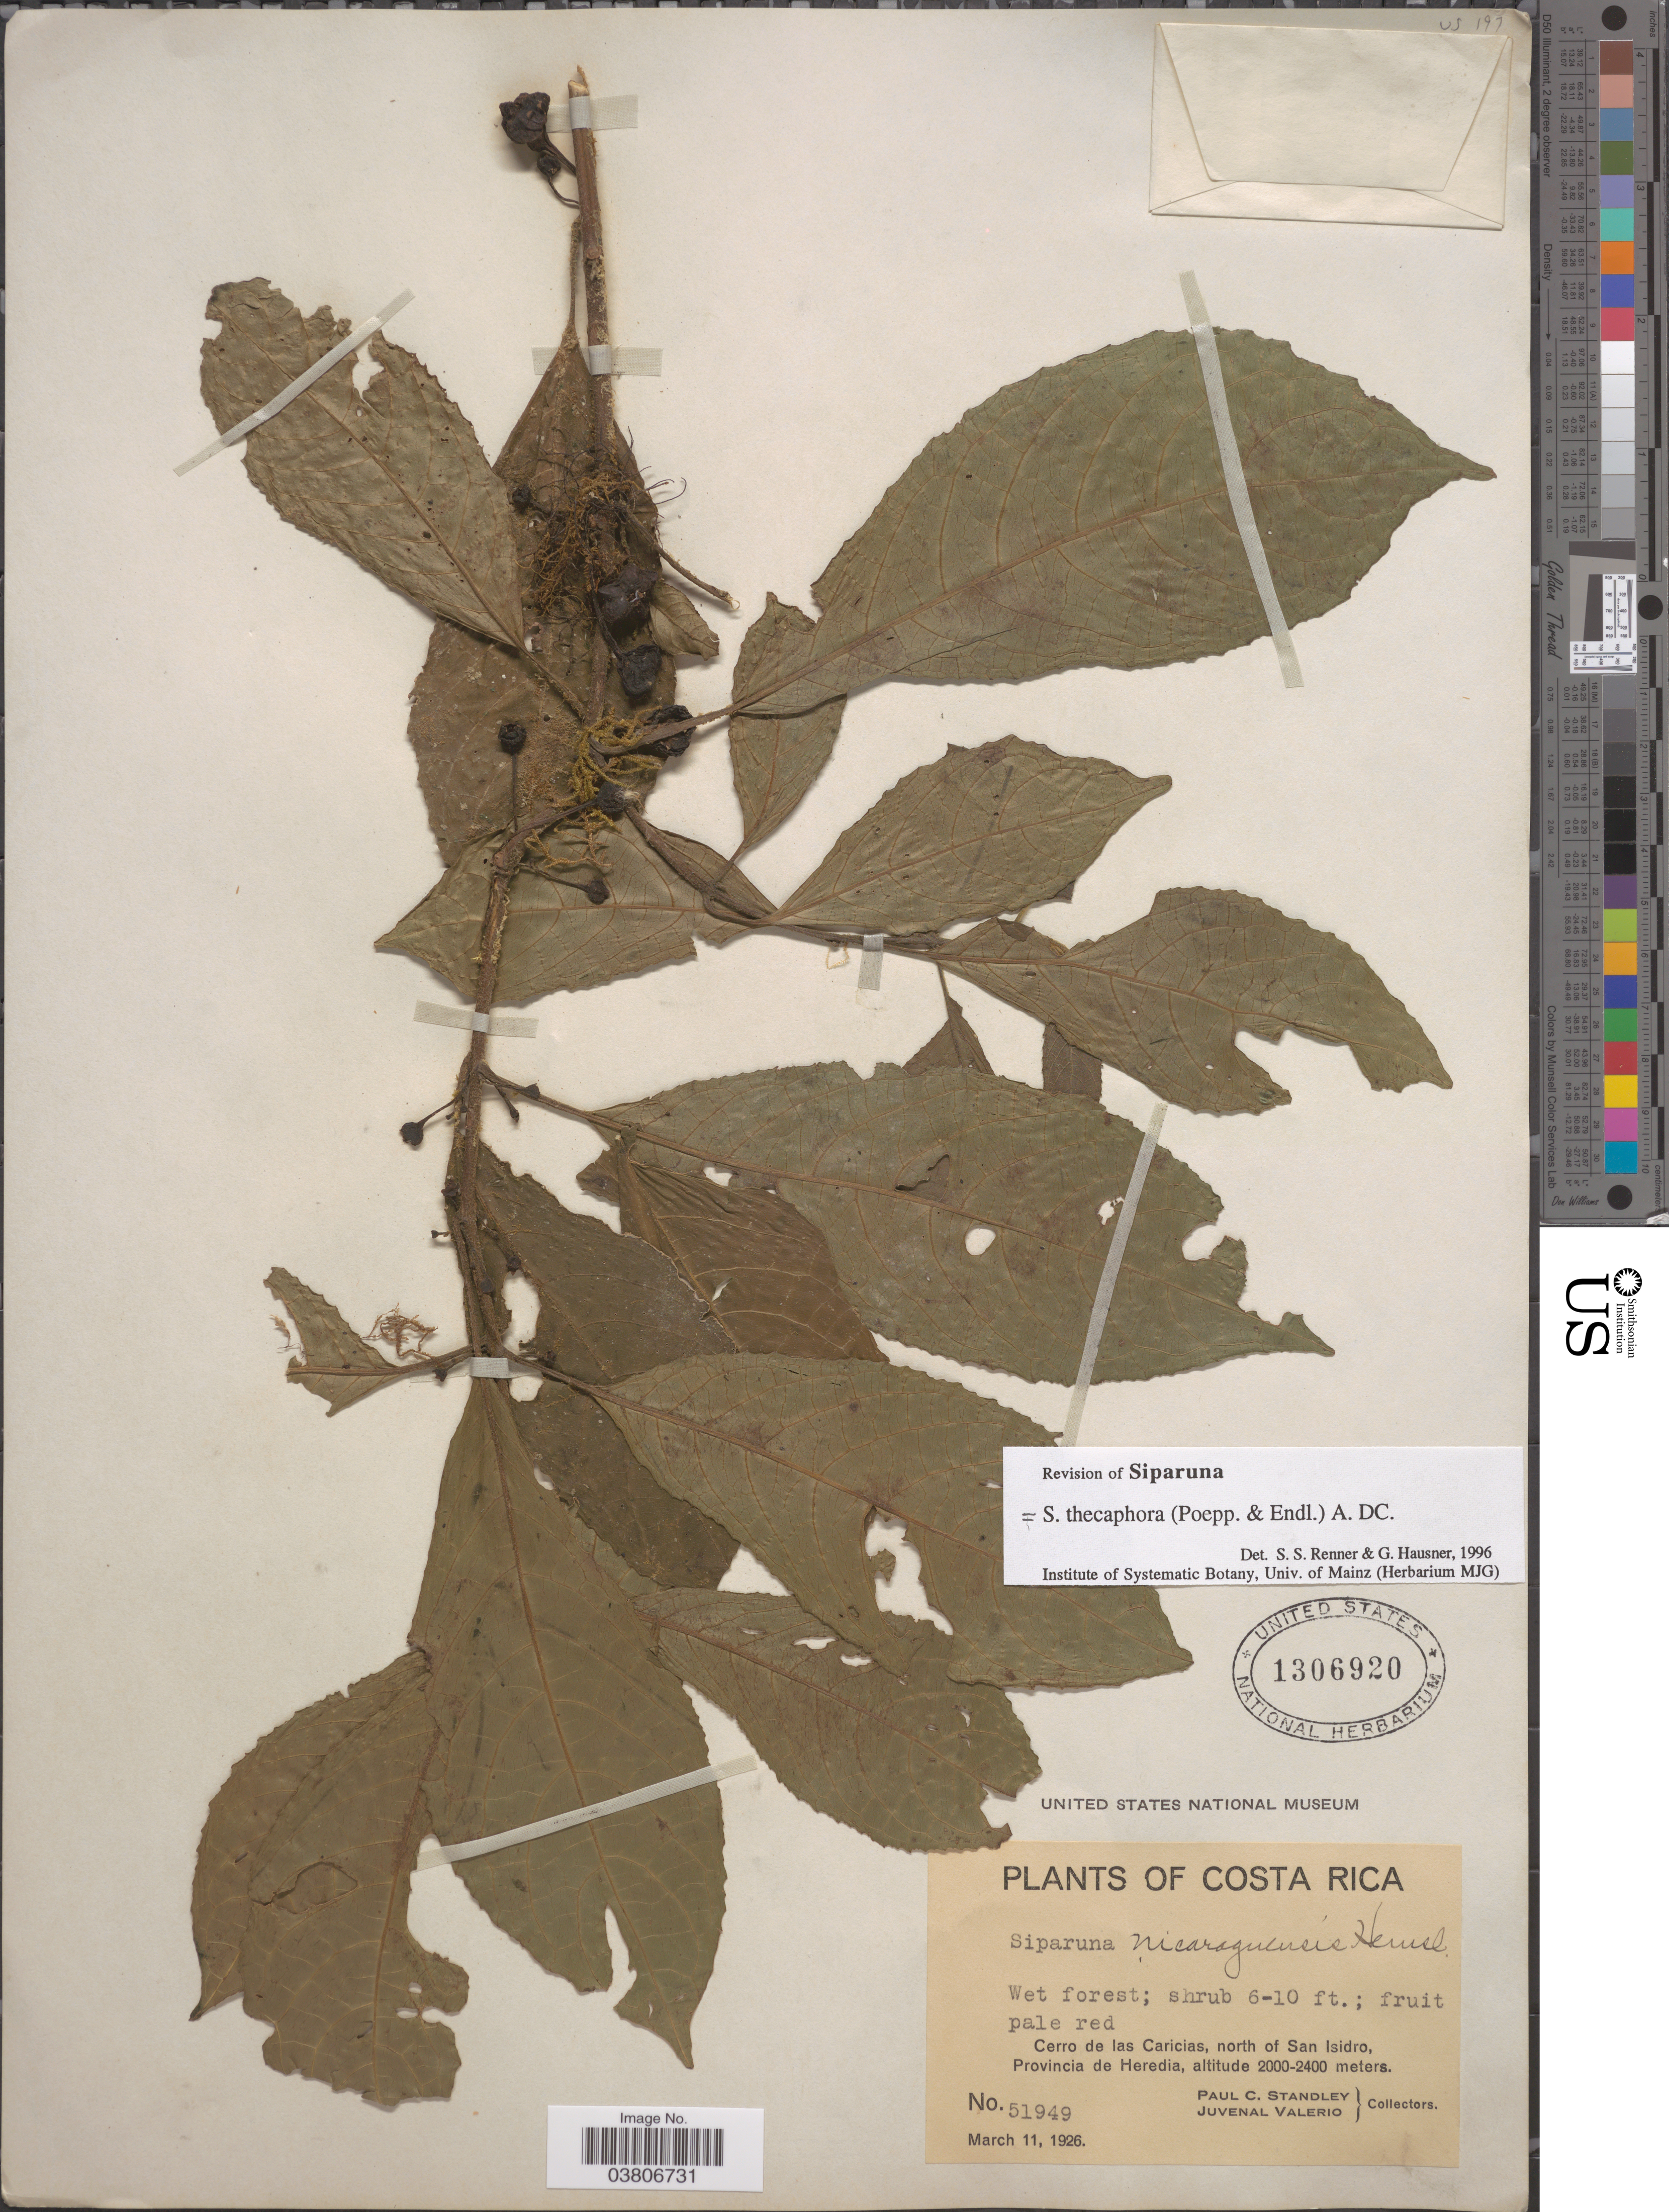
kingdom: Plantae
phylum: Tracheophyta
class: Magnoliopsida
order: Laurales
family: Siparunaceae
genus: Siparuna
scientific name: Siparuna thecaphora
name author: (Poepp. & Endl.) A. DC.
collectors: P. C. Standley & J. Valerio R.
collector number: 51949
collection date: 1926-03-11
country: Costa Rica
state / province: Heredia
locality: Cerro de las Caricias, north of San Isidro.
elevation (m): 2000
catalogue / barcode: US 1306920